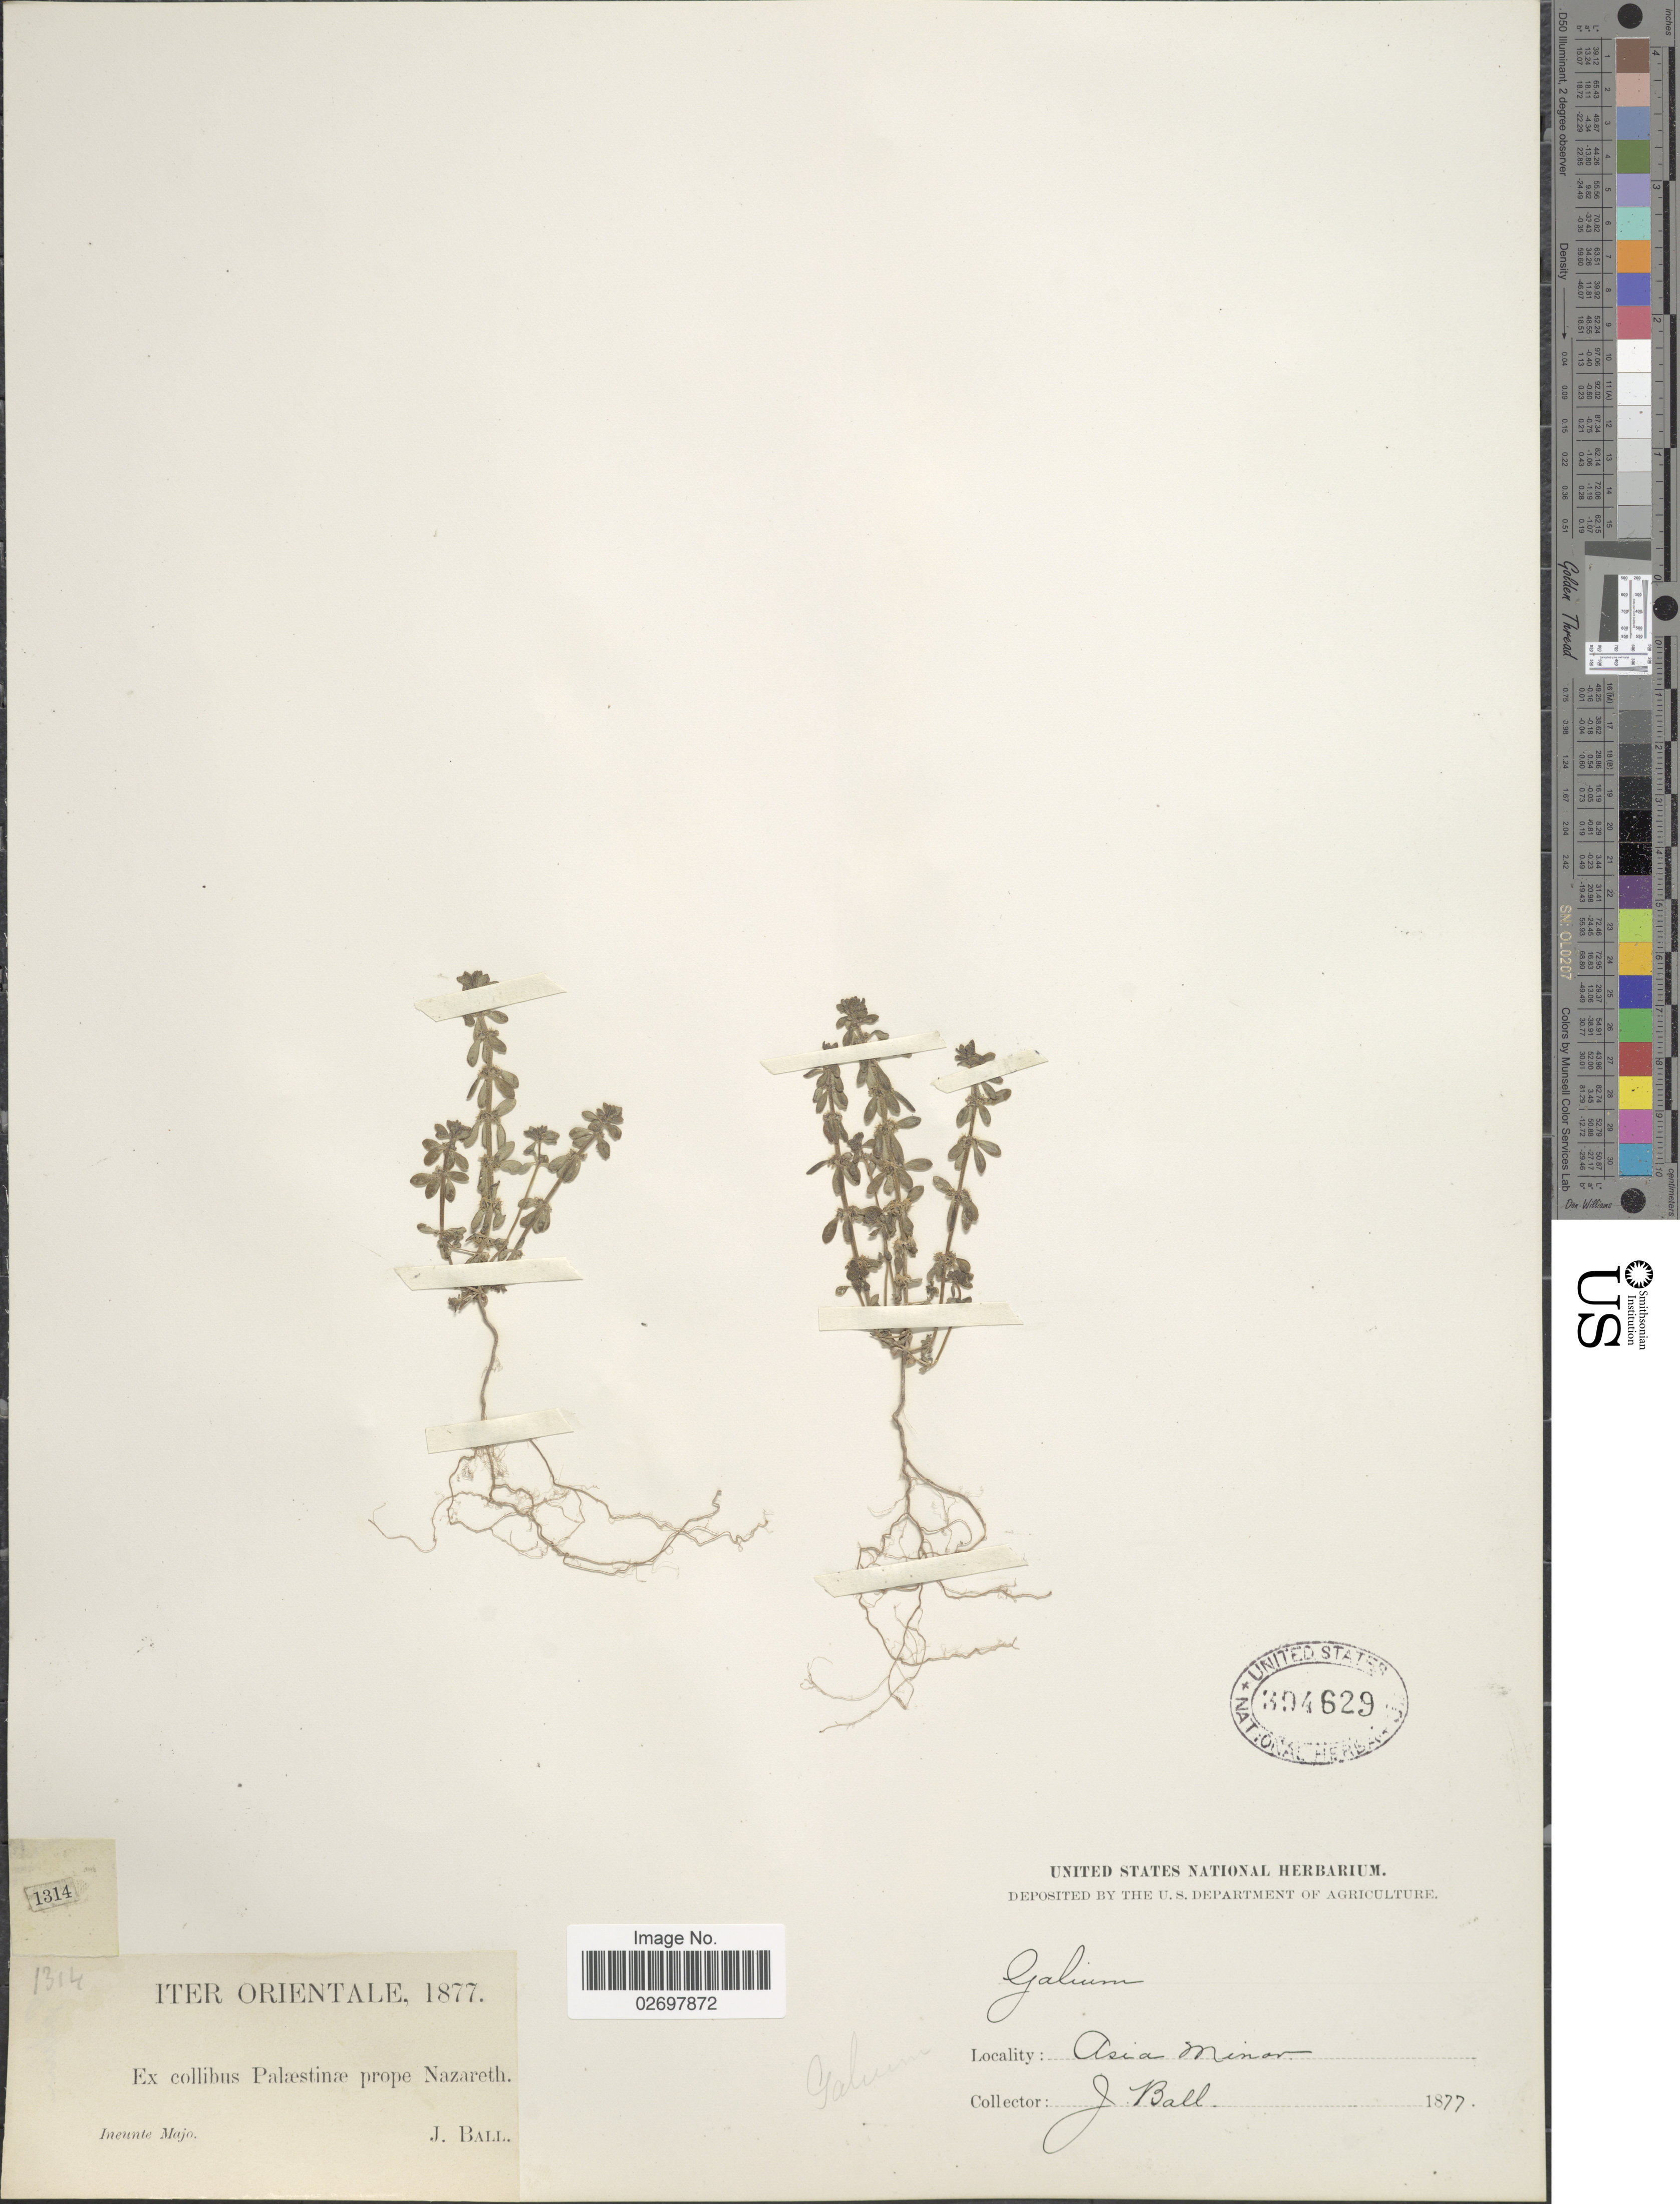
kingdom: Plantae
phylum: Tracheophyta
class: Magnoliopsida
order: Gentianales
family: Rubiaceae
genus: Galium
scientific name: Galium sp.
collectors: J. Ball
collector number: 1314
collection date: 1877-05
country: Israel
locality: Iter Orientale, Ex collibus Palaestinae prope Nazareth, Asia Minor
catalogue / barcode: US 394629